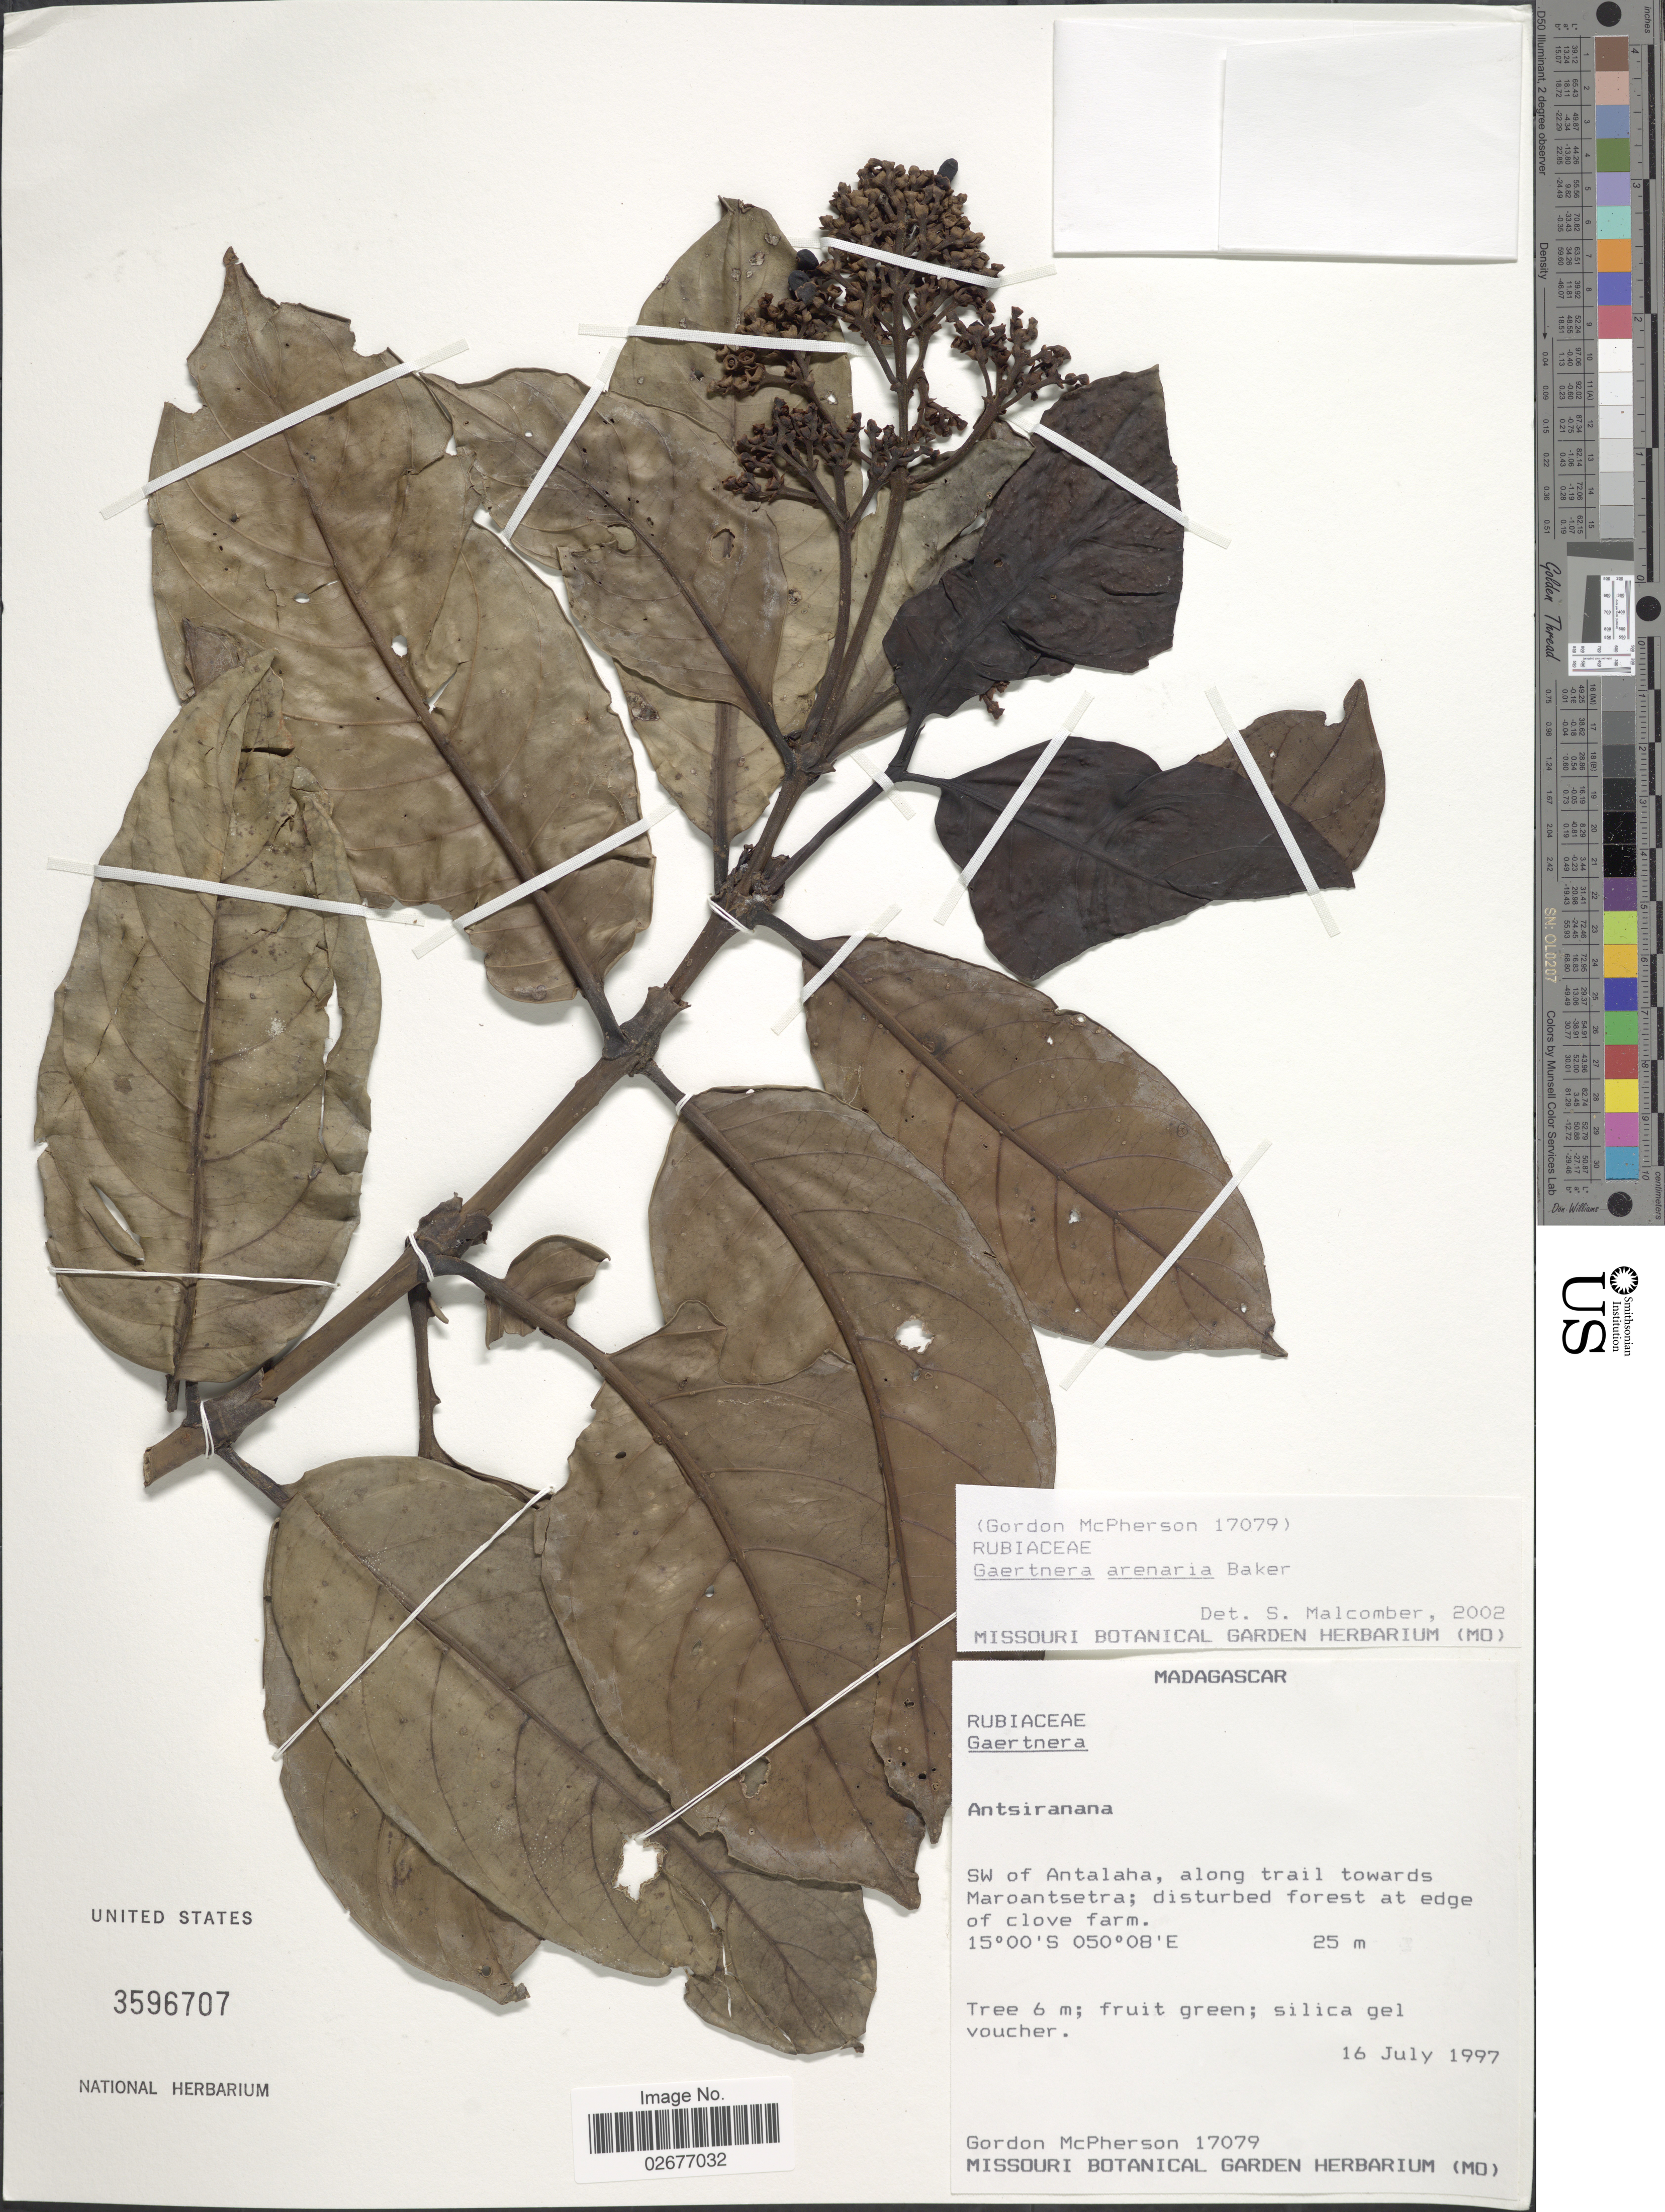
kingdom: Plantae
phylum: Tracheophyta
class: Magnoliopsida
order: Gentianales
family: Rubiaceae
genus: Gaertnera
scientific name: Gaertnera arenaria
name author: Baker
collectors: G. McPherson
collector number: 17079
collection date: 1997-07-16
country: Madagascar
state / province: Sava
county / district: Antalaha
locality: SW of Antalaha, along trail towards Maroantsetra, distr=urbed forest at edge of clove farm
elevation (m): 25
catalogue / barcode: US 3596707